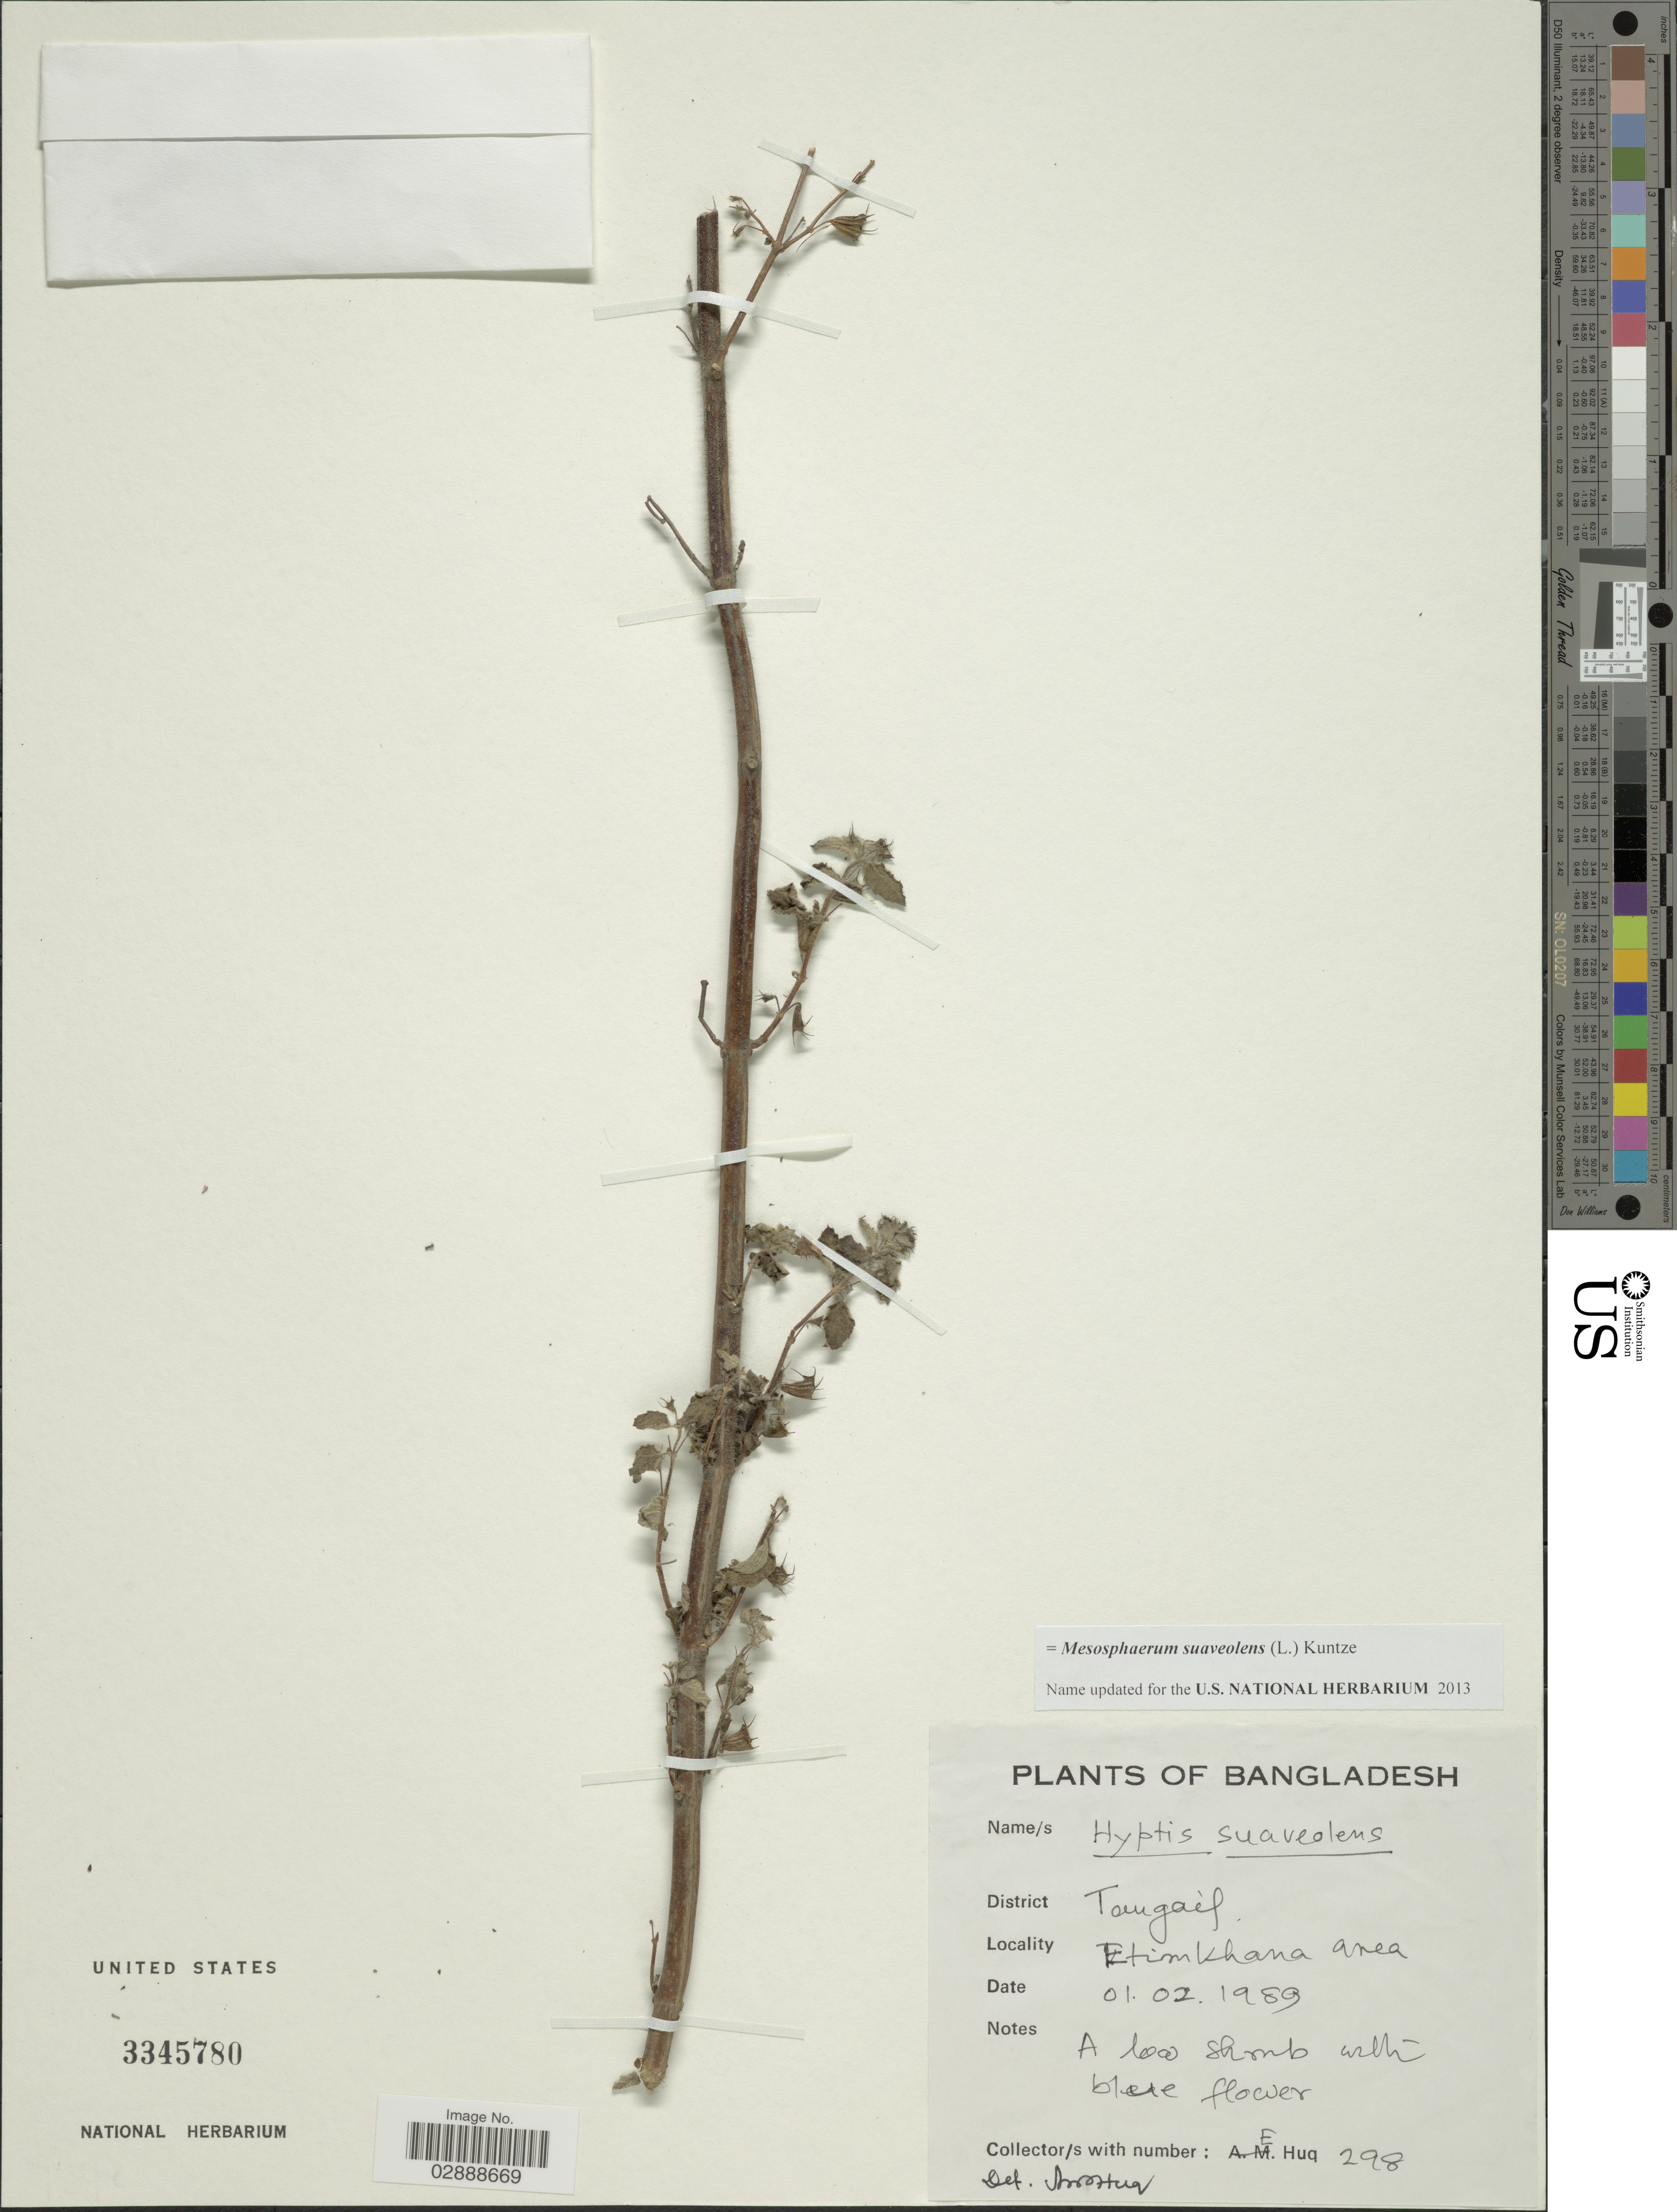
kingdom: Plantae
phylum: Tracheophyta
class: Magnoliopsida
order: Lamiales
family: Lamiaceae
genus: Mesosphaerum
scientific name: Mesosphaerum suaveolens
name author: (L.) Kuntze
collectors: E. Huq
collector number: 298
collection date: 1989-02-01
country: Bangladesh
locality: District Tangail, Etimkhana area.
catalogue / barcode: US 3345780